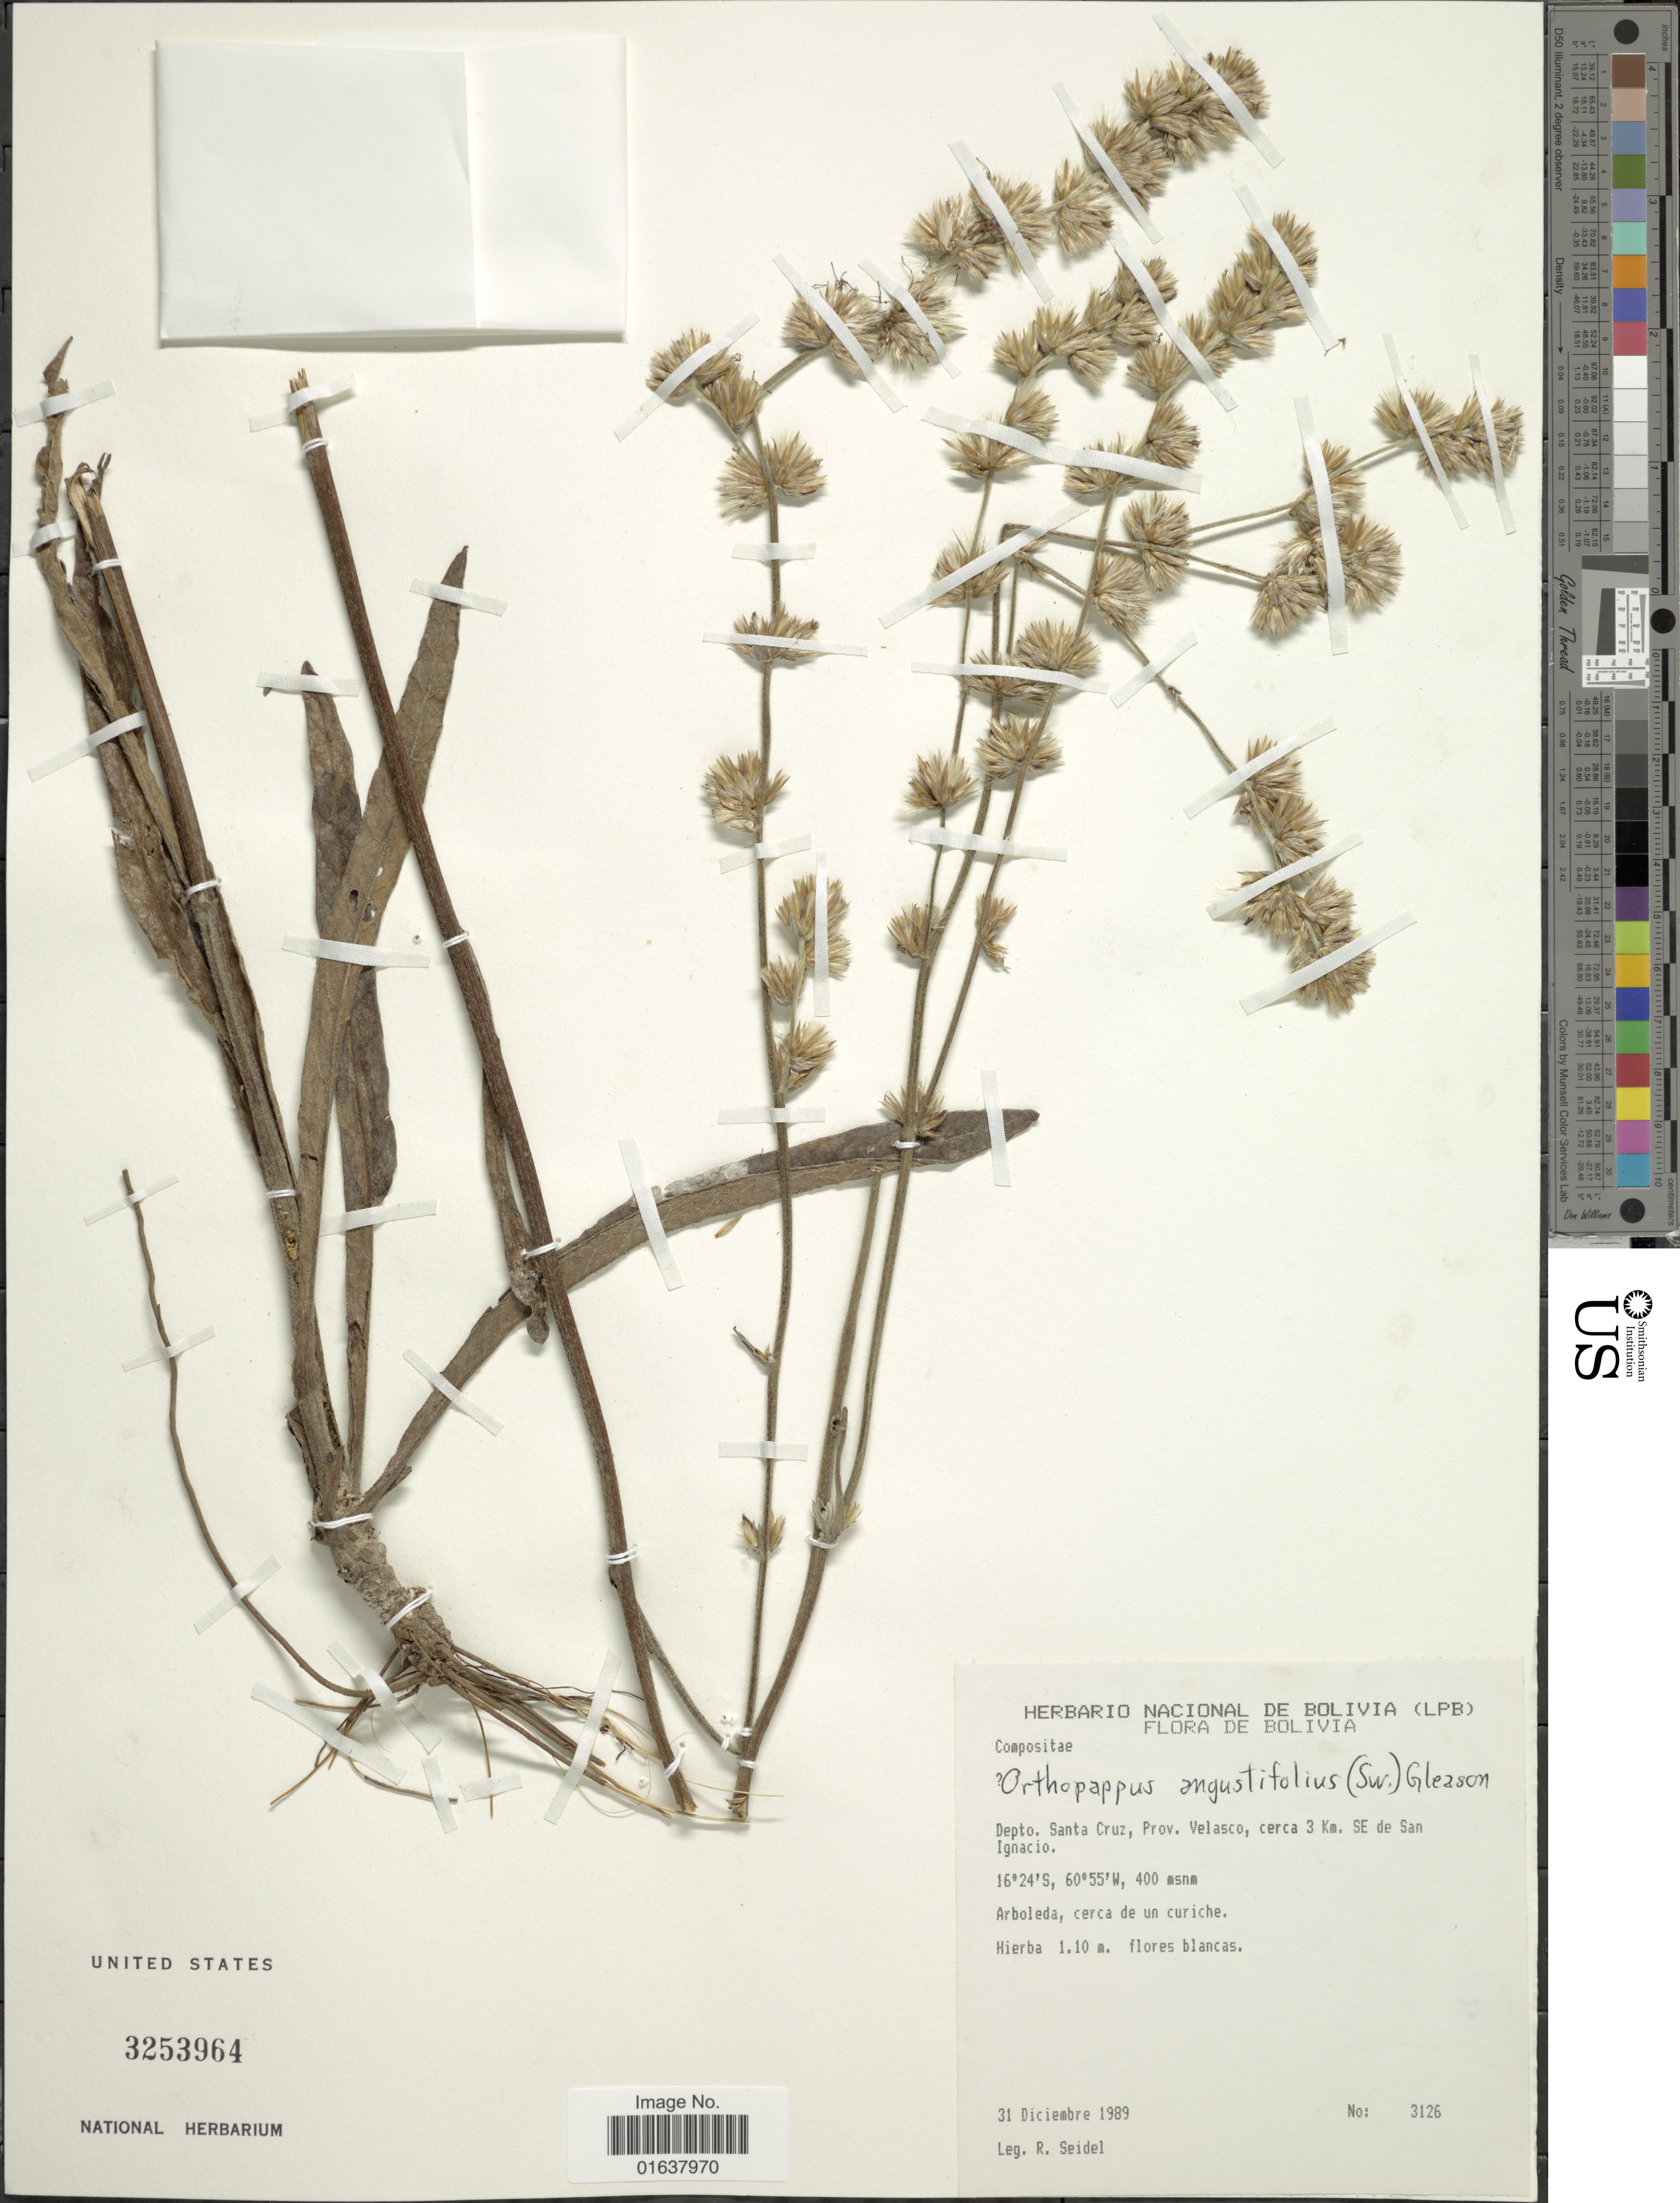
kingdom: Plantae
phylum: Tracheophyta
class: Magnoliopsida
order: Asterales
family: Asteraceae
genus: Orthopappus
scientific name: Orthopappus angustifolius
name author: (Sw.) Gleason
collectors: R. Seidel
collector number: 3126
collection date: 1989-12-31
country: Bolivia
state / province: Santa Cruz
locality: Prov. Velasco, cerca 3 KM. SE de San Ignacio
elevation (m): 400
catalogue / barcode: US 3253964